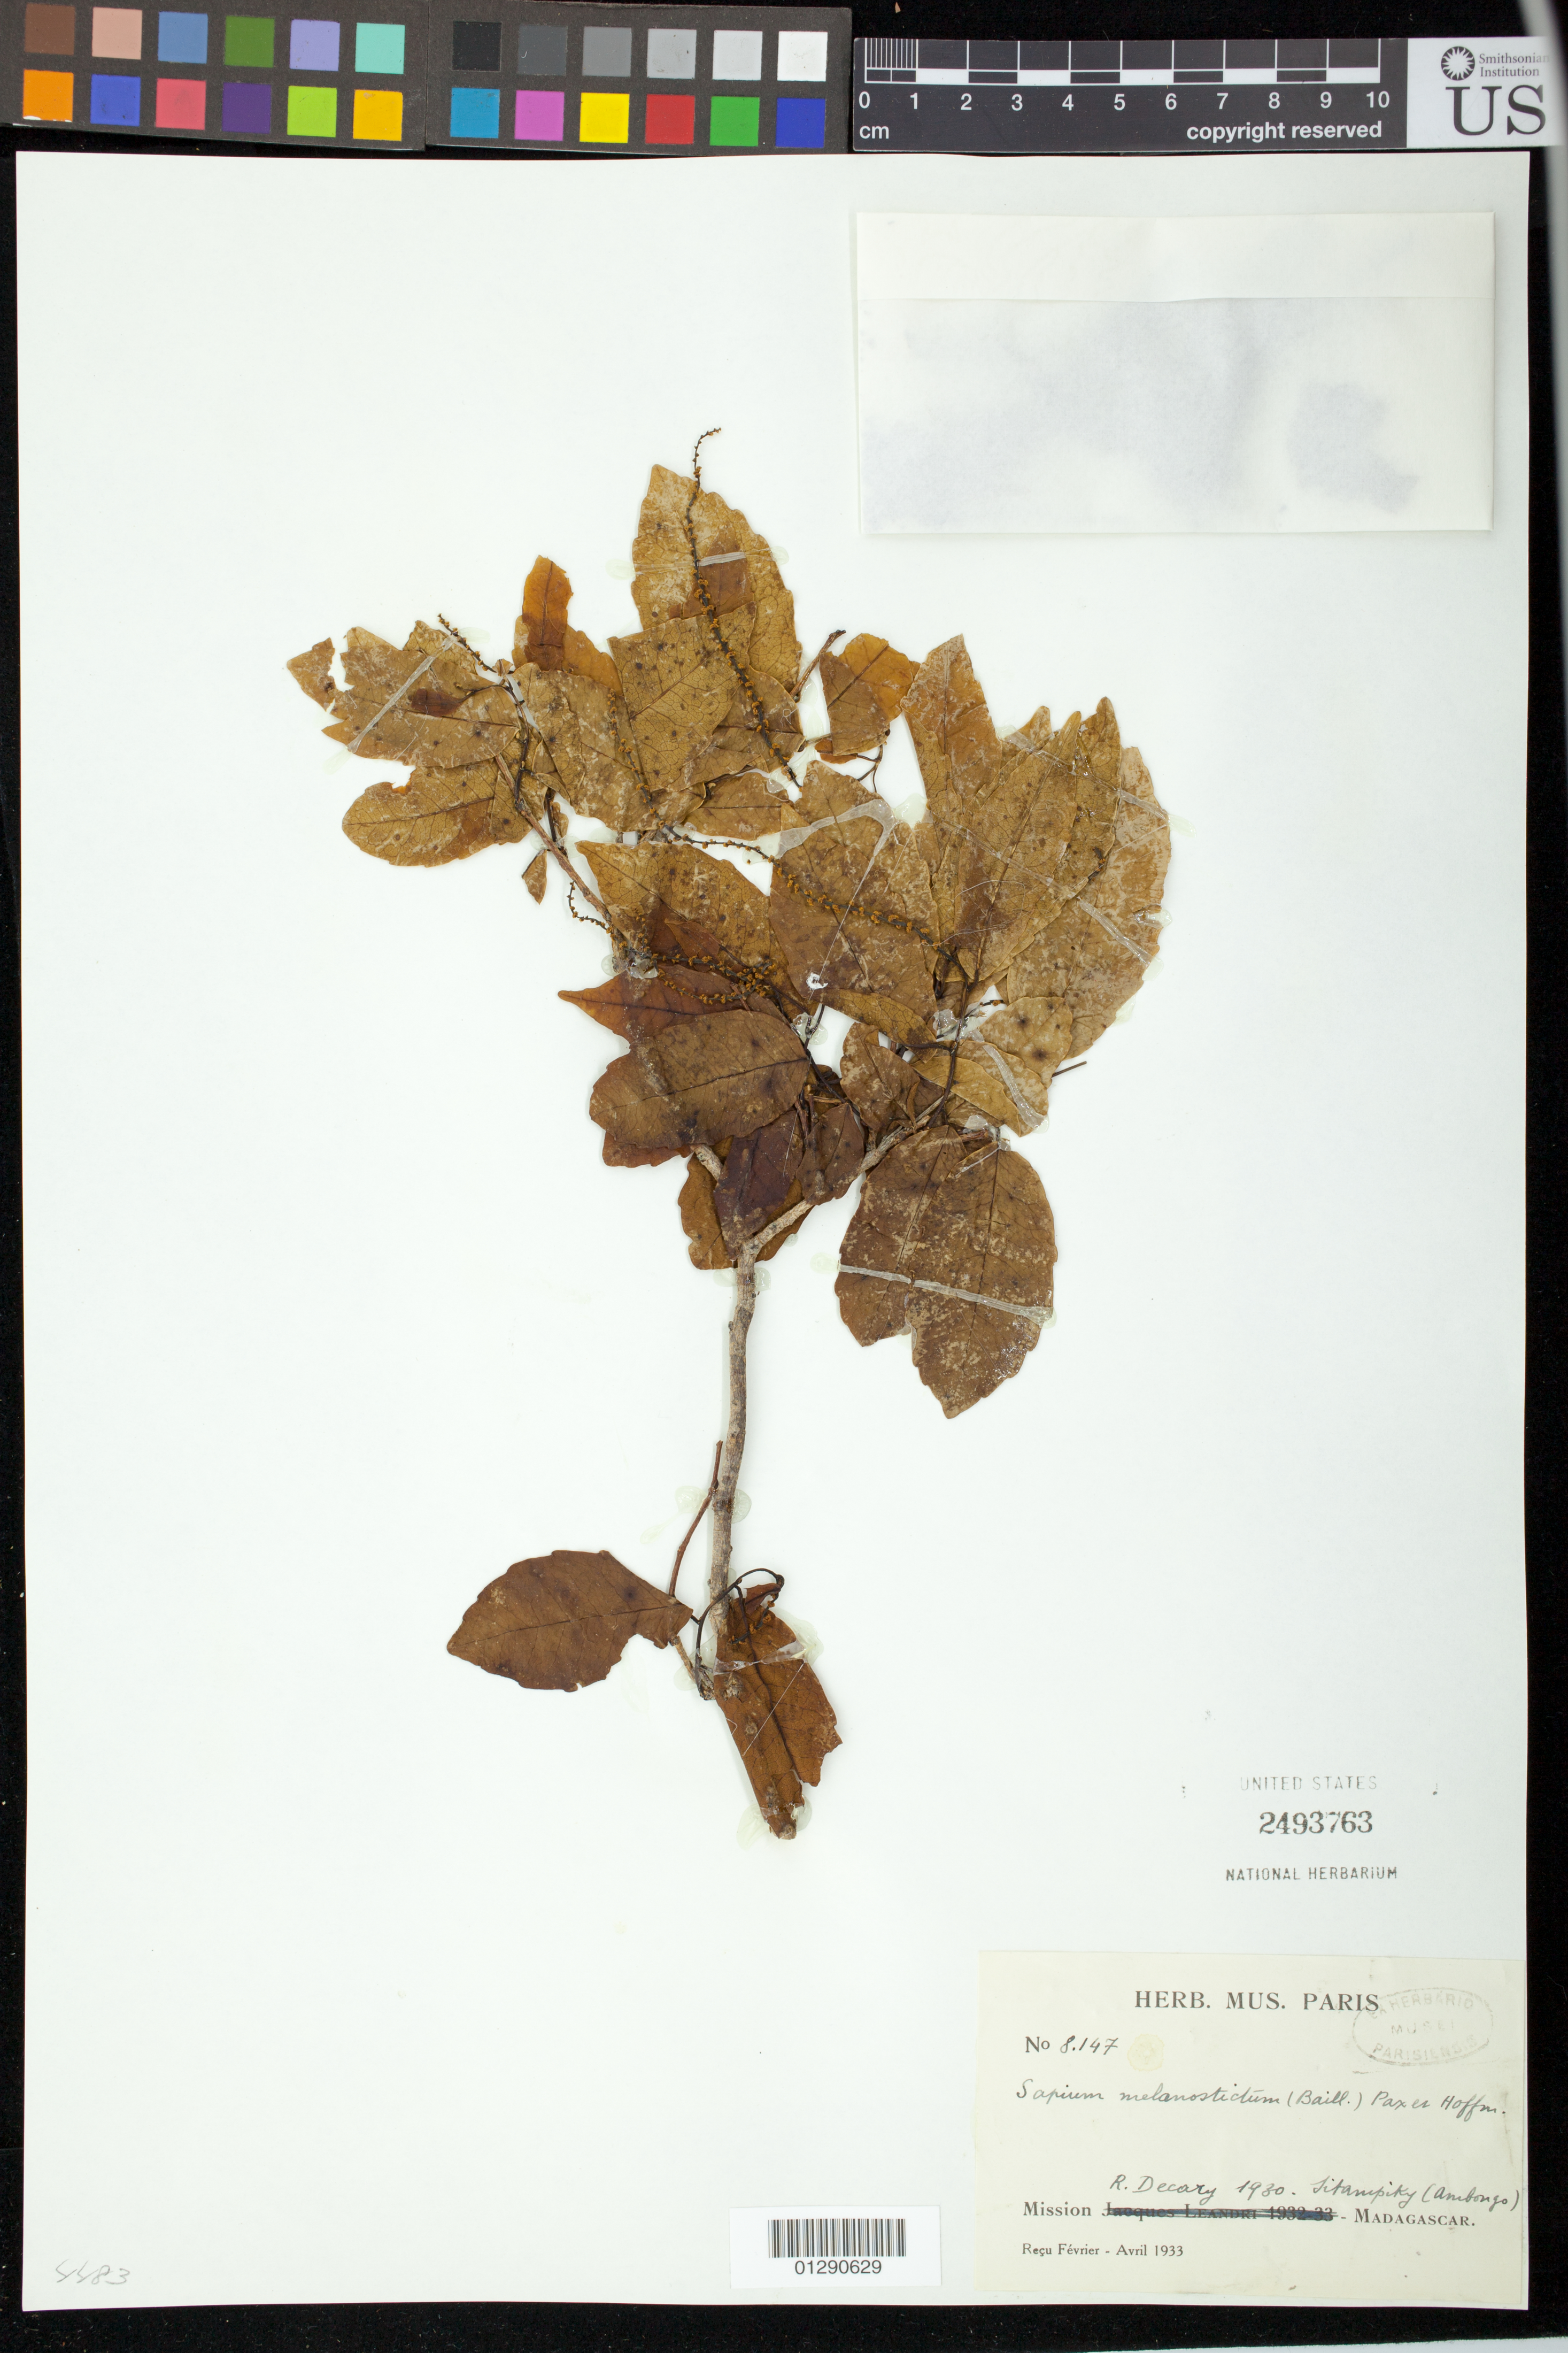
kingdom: Plantae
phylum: Tracheophyta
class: Magnoliopsida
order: Malpighiales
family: Euphorbiaceae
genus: Sapium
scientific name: Sapium melanostictum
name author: (Baill.) Pax & K. Hoffm.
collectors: R. Decary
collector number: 8147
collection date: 1930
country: Madagascar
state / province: Boeny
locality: Sitampiky (Ambongo)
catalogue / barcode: US 2493763